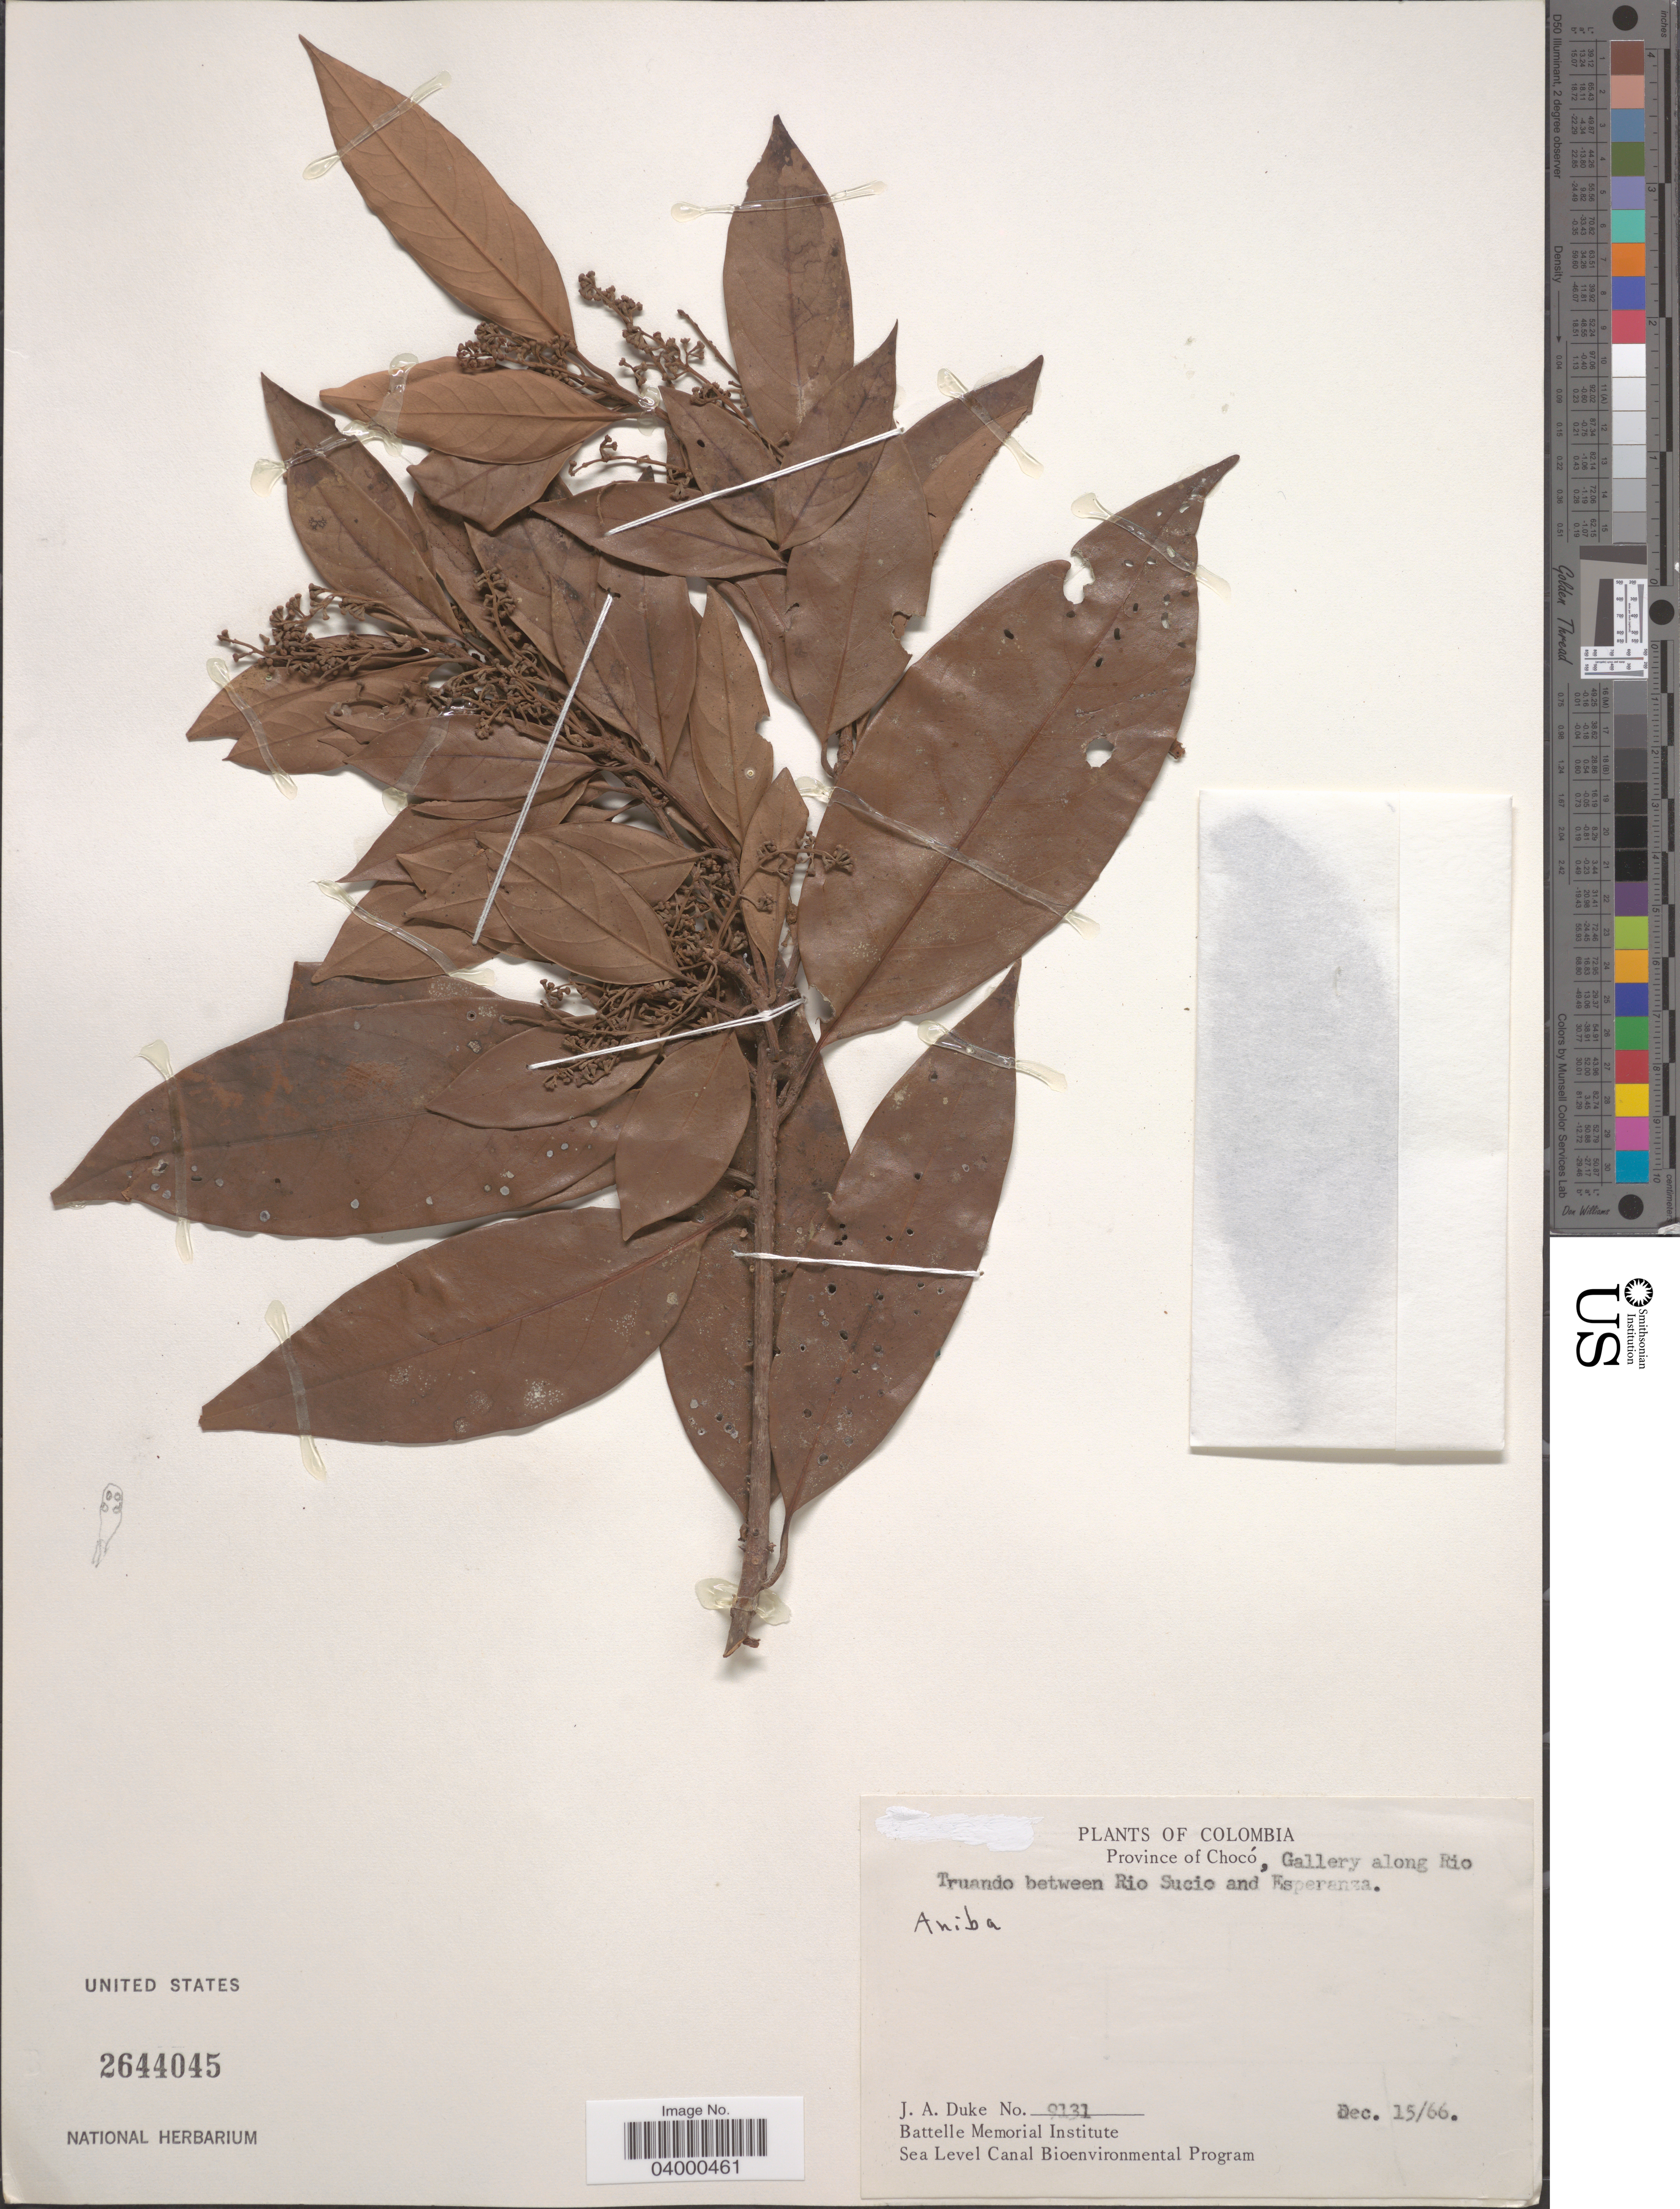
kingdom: Plantae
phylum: Tracheophyta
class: Magnoliopsida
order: Laurales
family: Lauraceae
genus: Aniba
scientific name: Aniba sp.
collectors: J. A. Duke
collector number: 9131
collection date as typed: Transcribed d/m/y: 15/12/66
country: Colombia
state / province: Chocó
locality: Gallery along Rio Truando between Rio Sucio and Esperanza.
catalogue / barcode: US 2644045